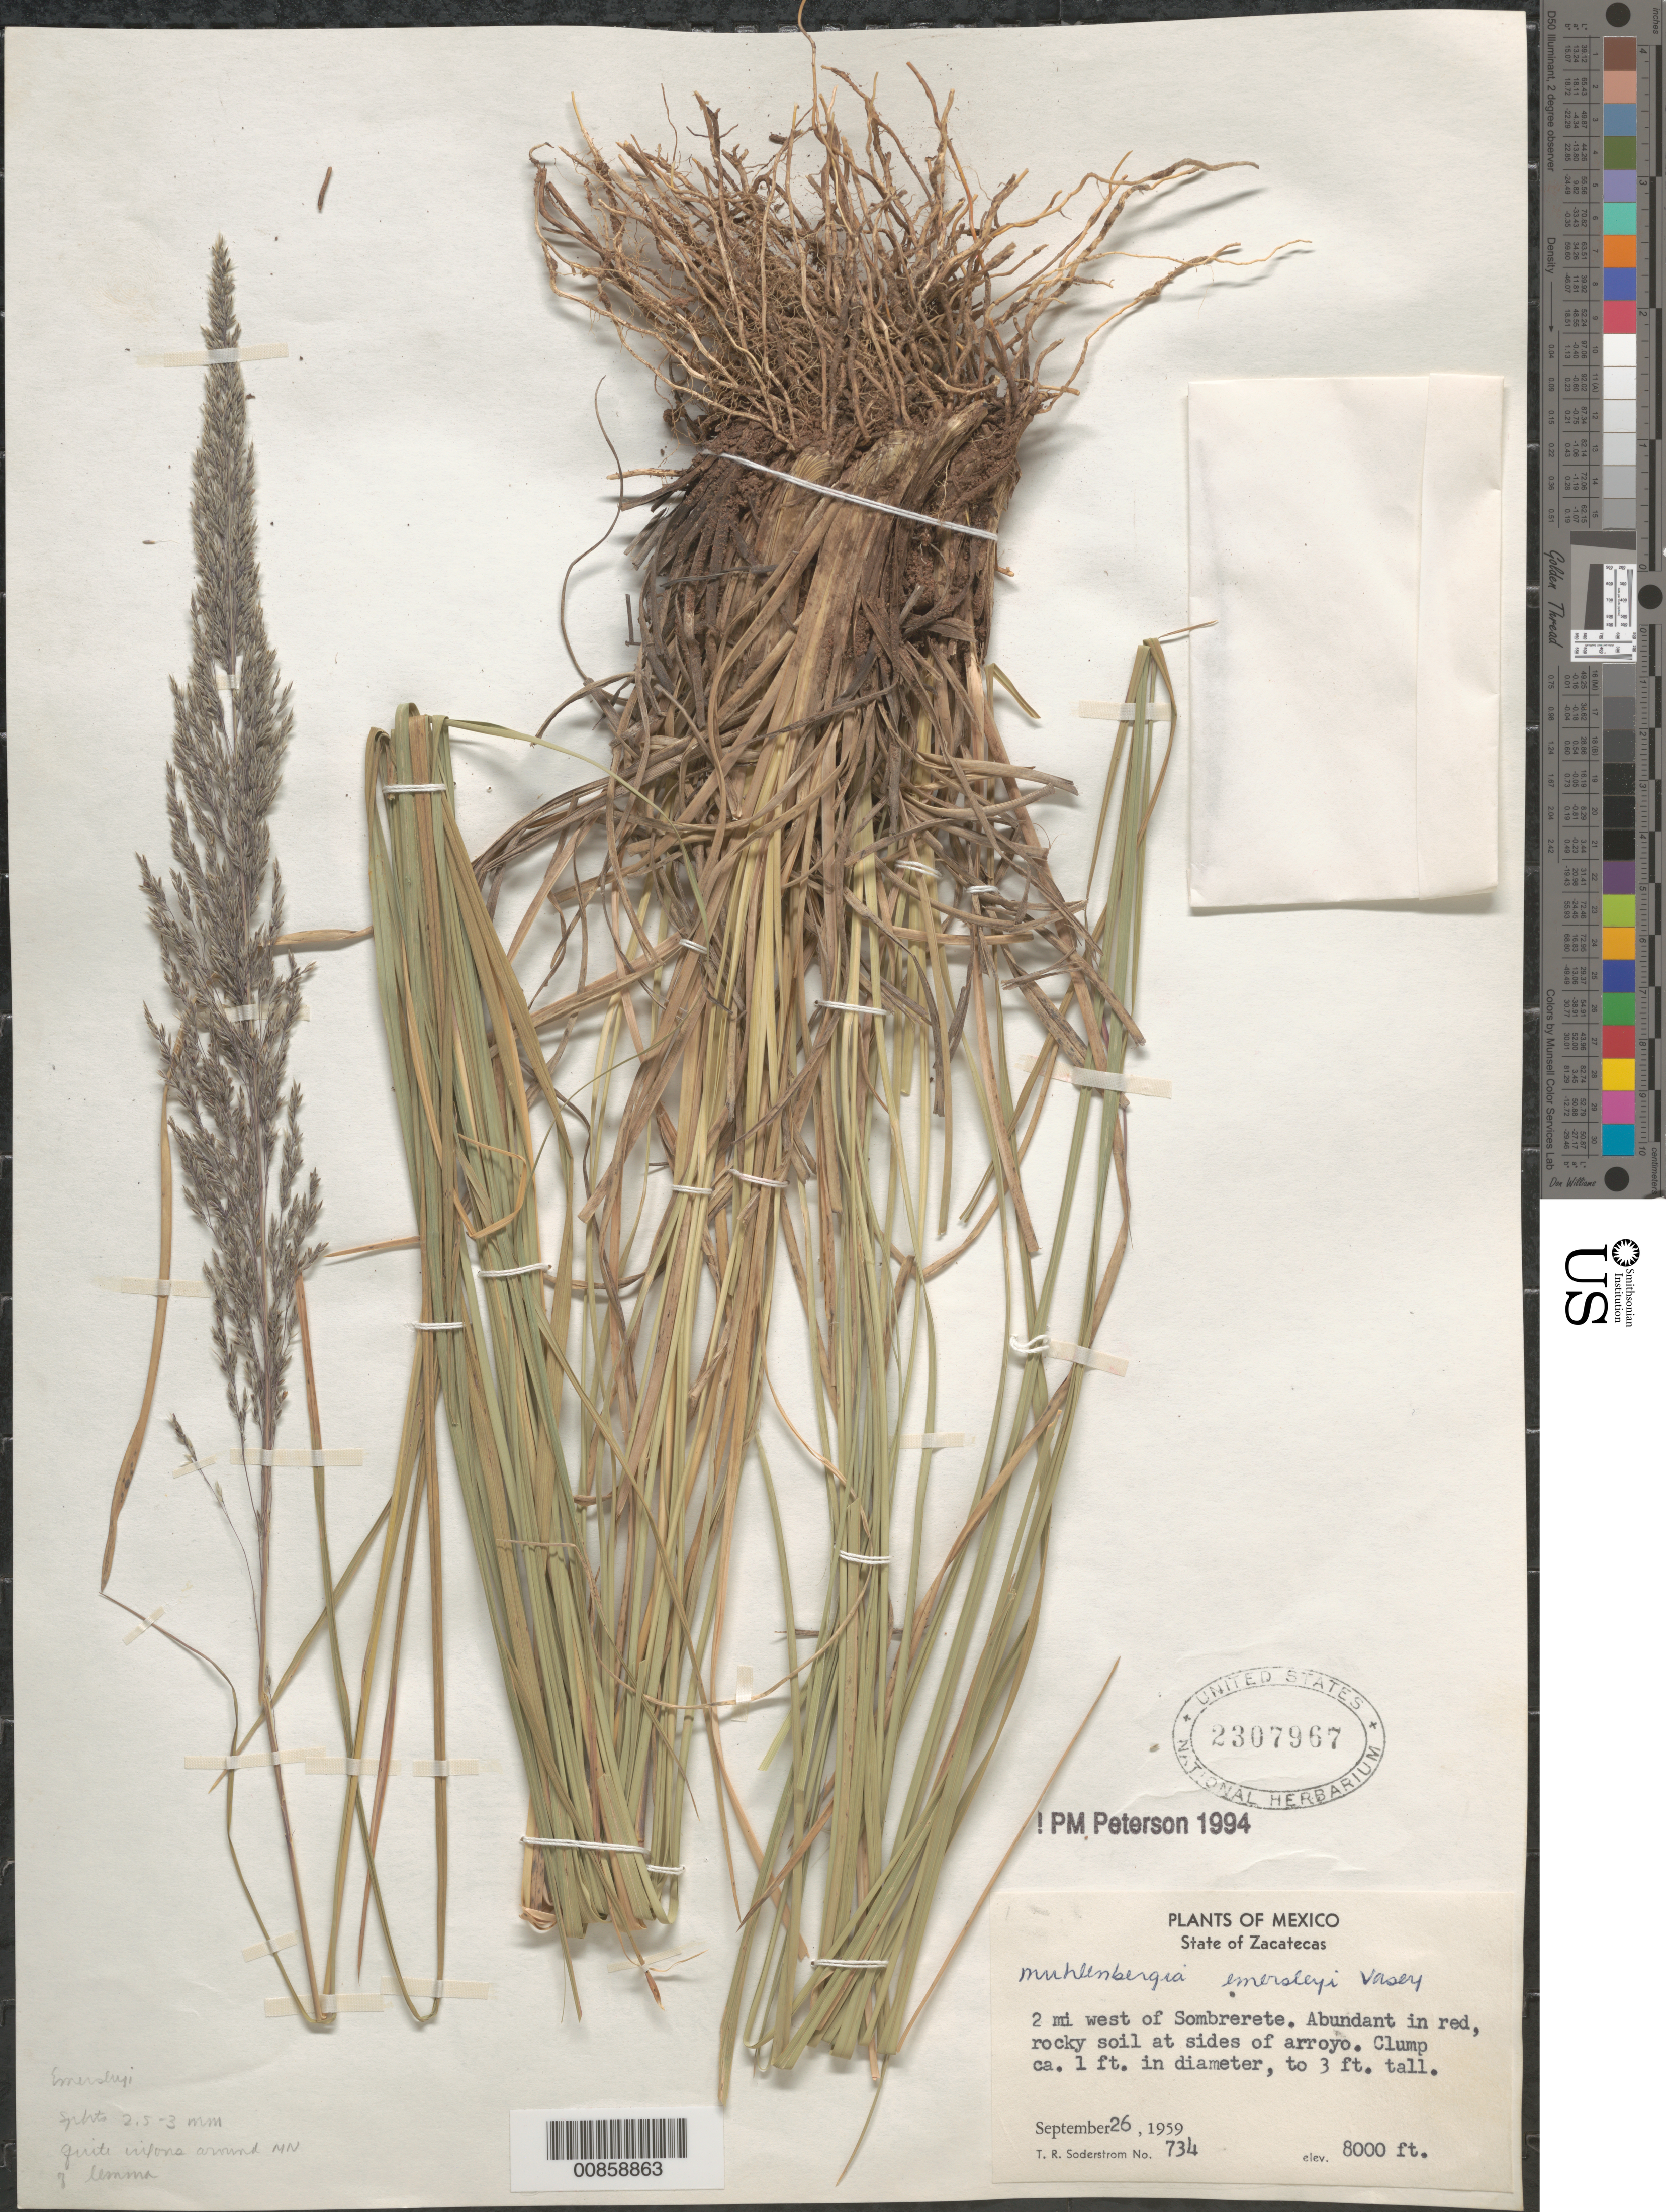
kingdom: Plantae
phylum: Tracheophyta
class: Liliopsida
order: Poales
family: Poaceae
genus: Muhlenbergia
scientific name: Muhlenbergia emersleyi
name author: Vasey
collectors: T. R. Soderstrom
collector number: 734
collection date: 1959-09-26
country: Mexico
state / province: Zacatecas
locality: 2 mi west of Sombrerete. Abundant in red, rocky soil at sides of arroyo.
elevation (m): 2438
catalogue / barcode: US 2307967